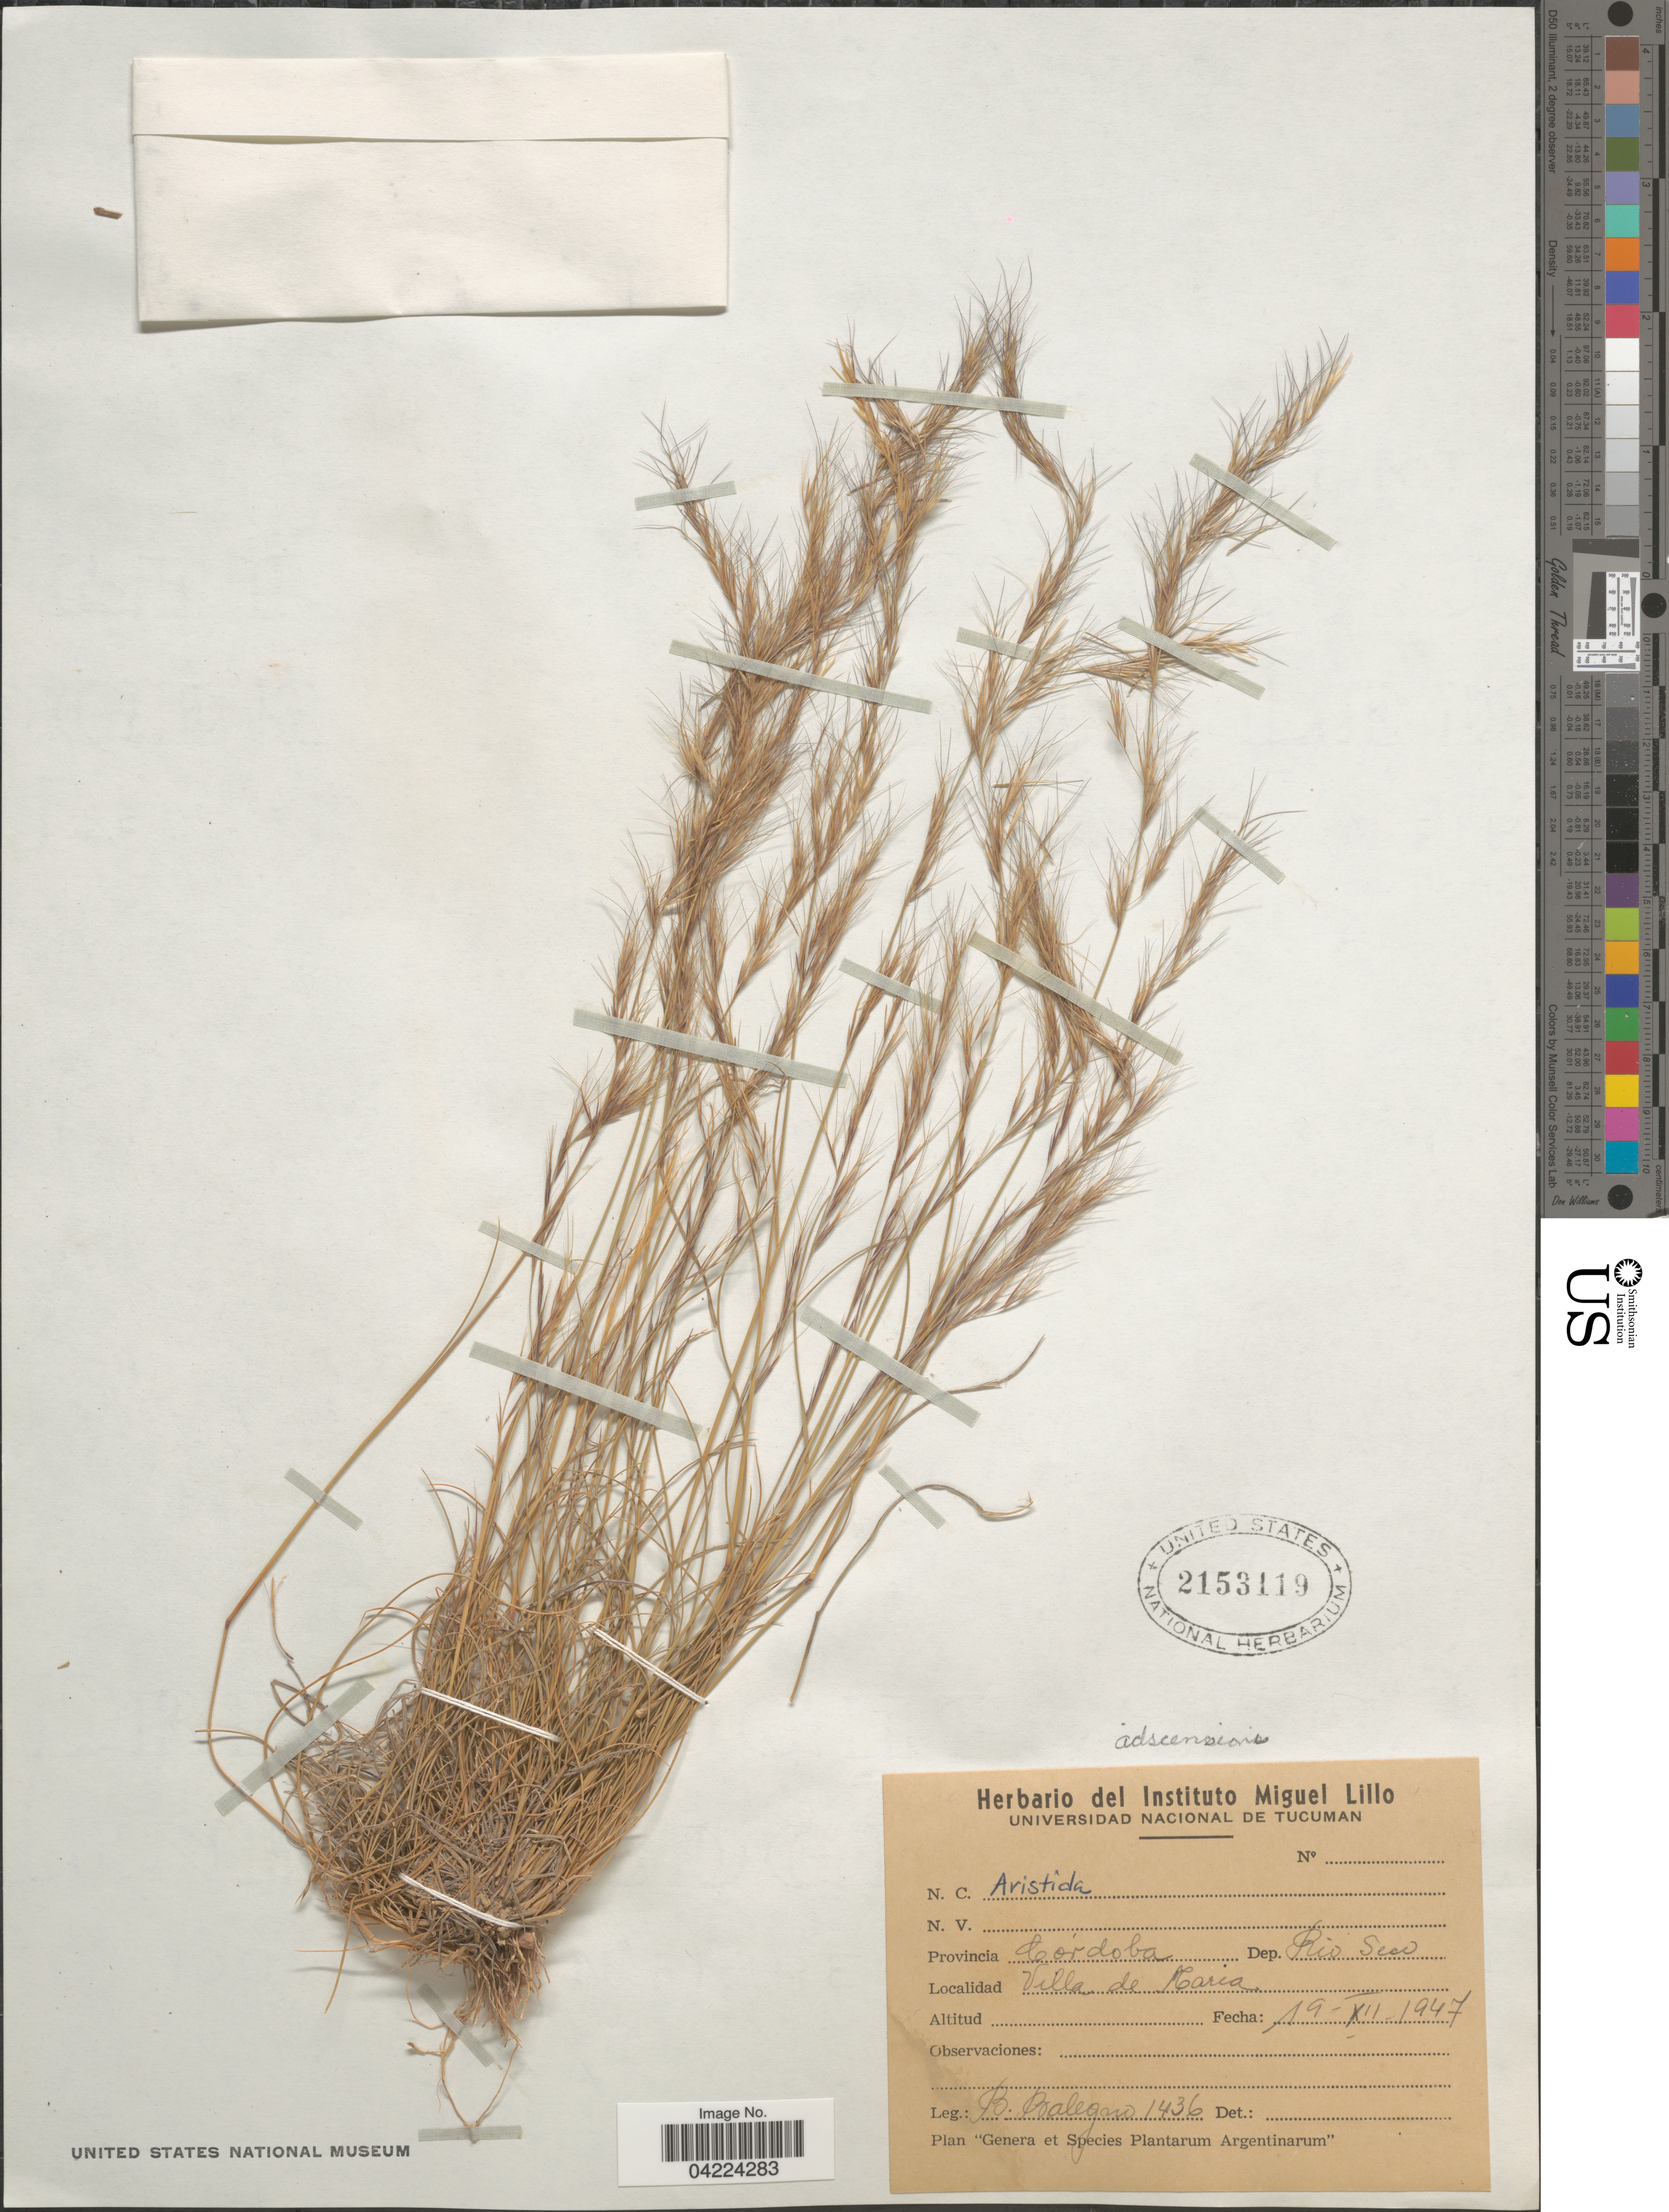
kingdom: Plantae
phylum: Tracheophyta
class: Liliopsida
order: Poales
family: Poaceae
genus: Aristida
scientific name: Aristida adscensionis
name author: L.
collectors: B. Balegno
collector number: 1436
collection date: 1947-12-19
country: Argentina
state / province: Cordoba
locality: Dep. Rio Seco. Villa de Maria.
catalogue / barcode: US 2153119